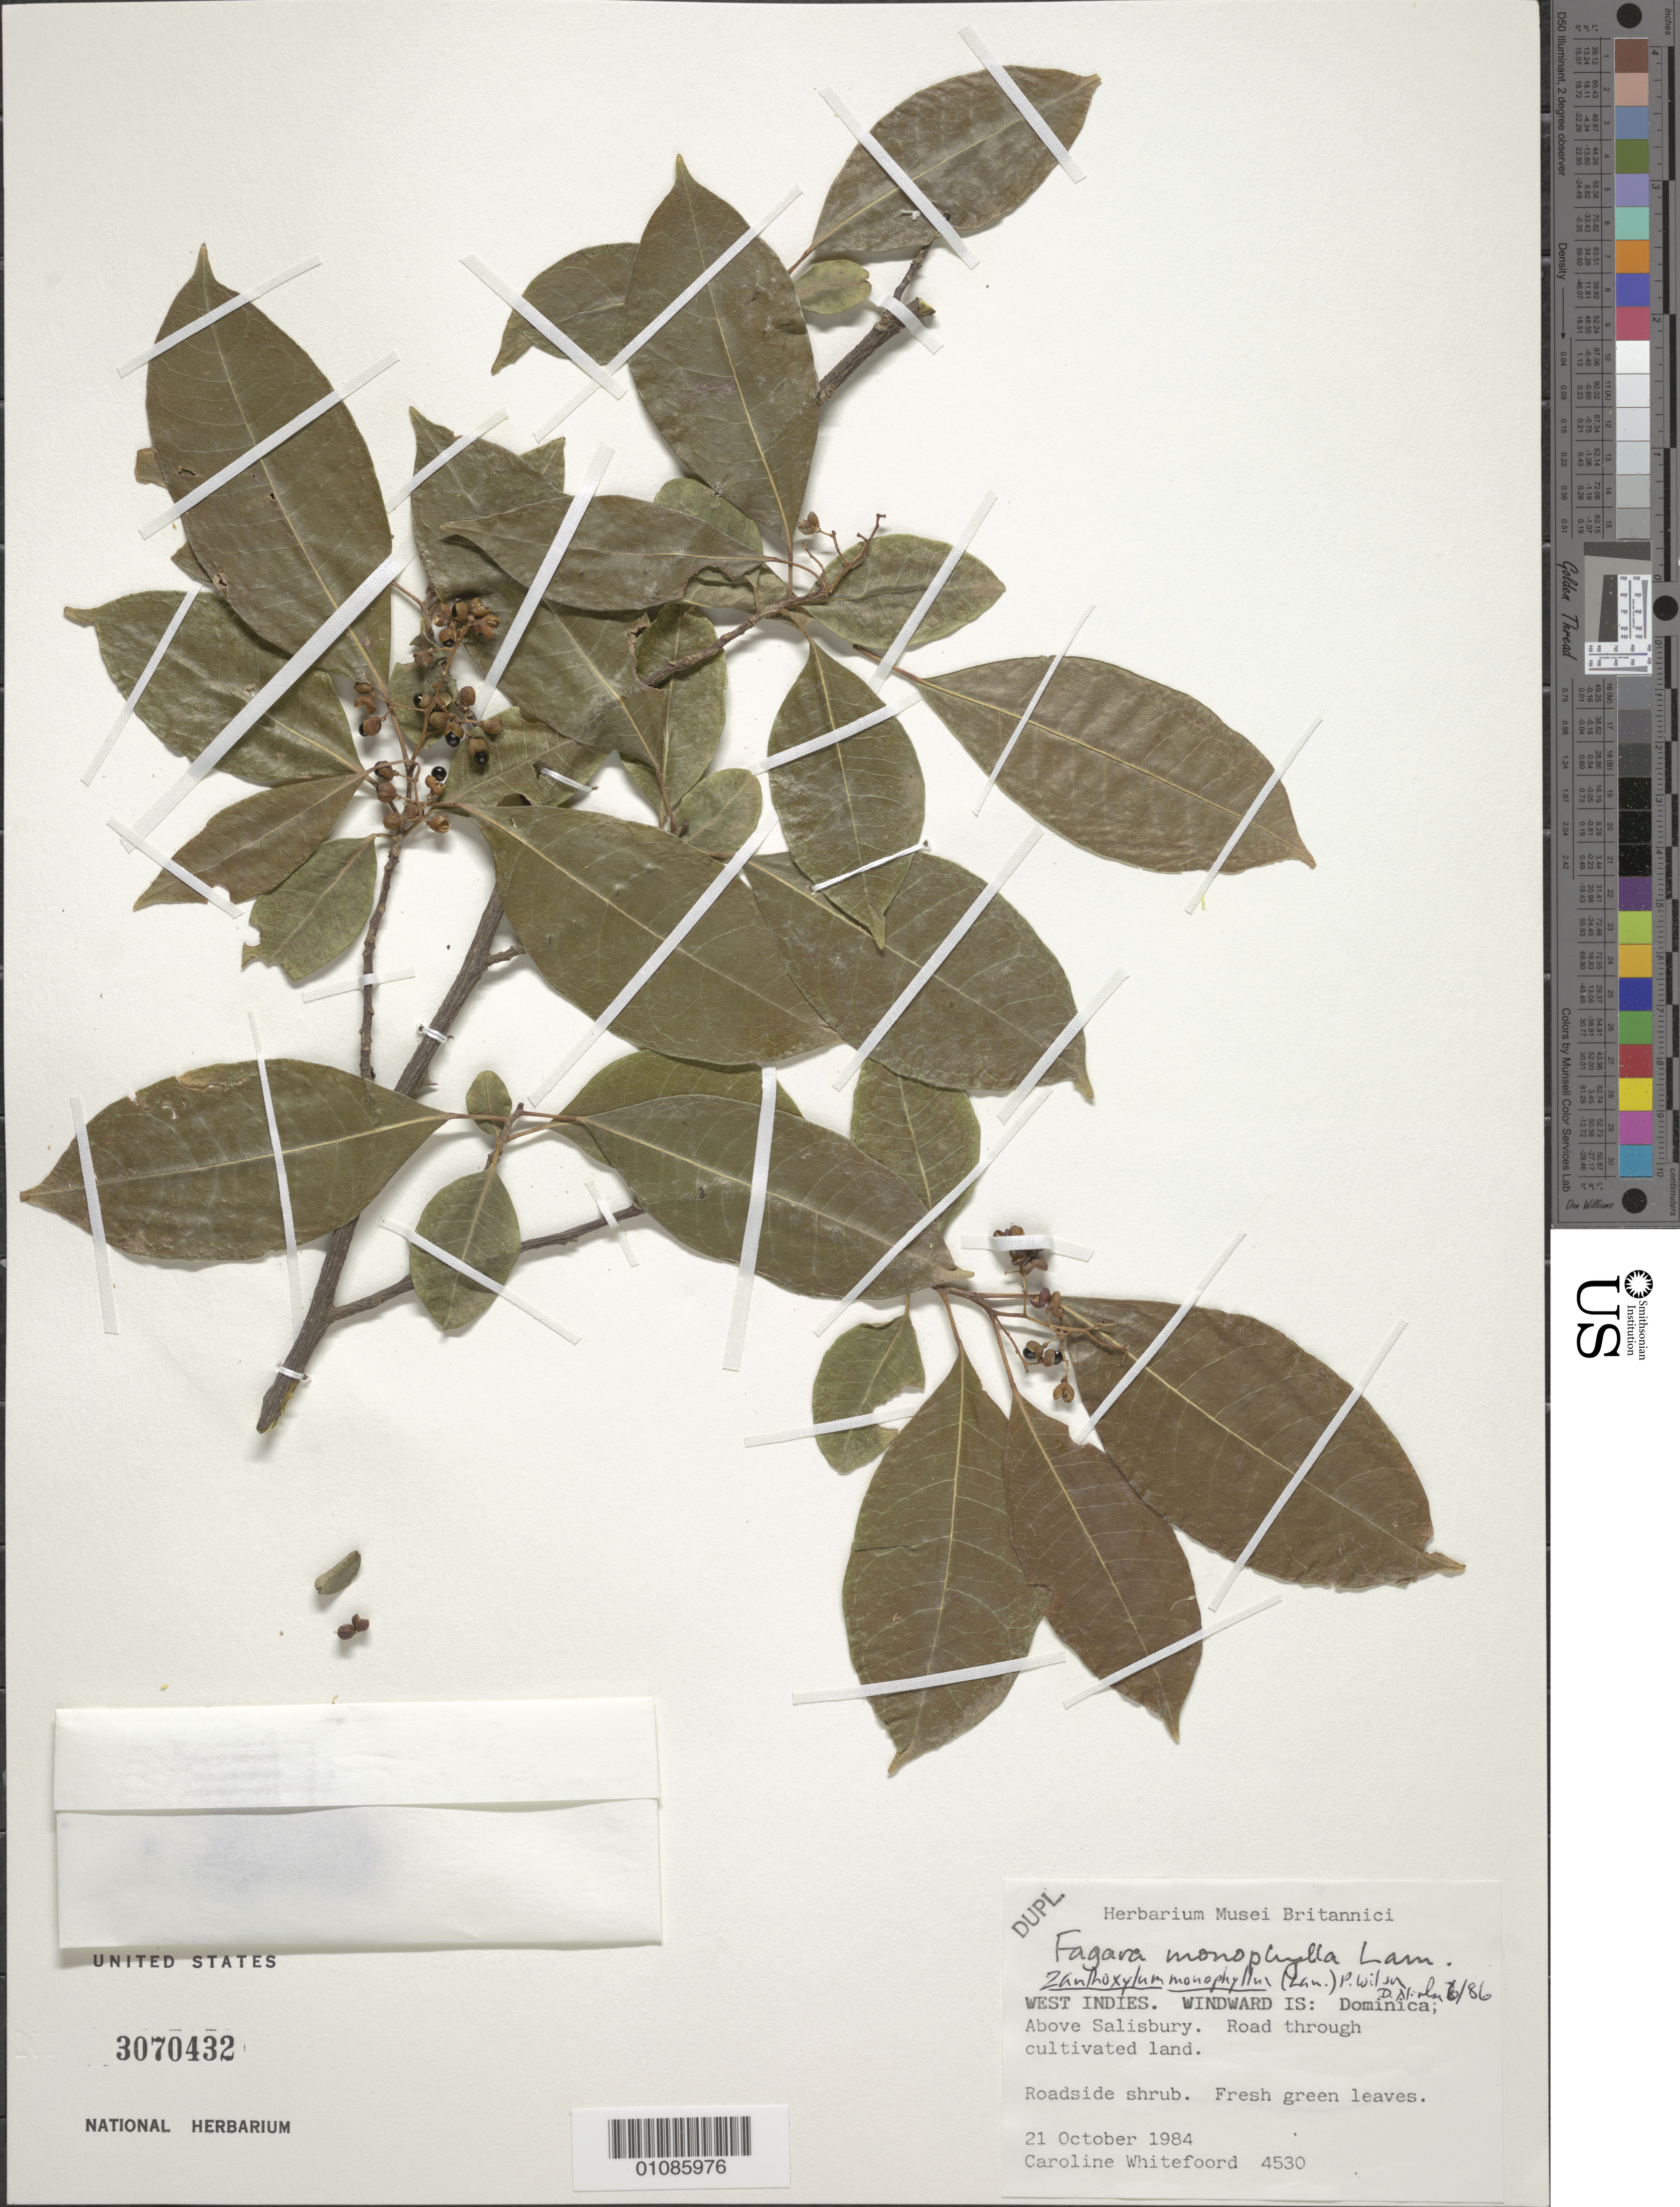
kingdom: Plantae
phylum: Tracheophyta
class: Magnoliopsida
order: Sapindales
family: Rutaceae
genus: Zanthoxylum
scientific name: Zanthoxylum monophyllum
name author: (Lam.) P. Wilson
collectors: C. Whitefoord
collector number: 4530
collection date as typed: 21 Oct 1984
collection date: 1984-10-21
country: Dominica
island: Dominica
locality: Above salisbury. Road through cultivated land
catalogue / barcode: US 3070432